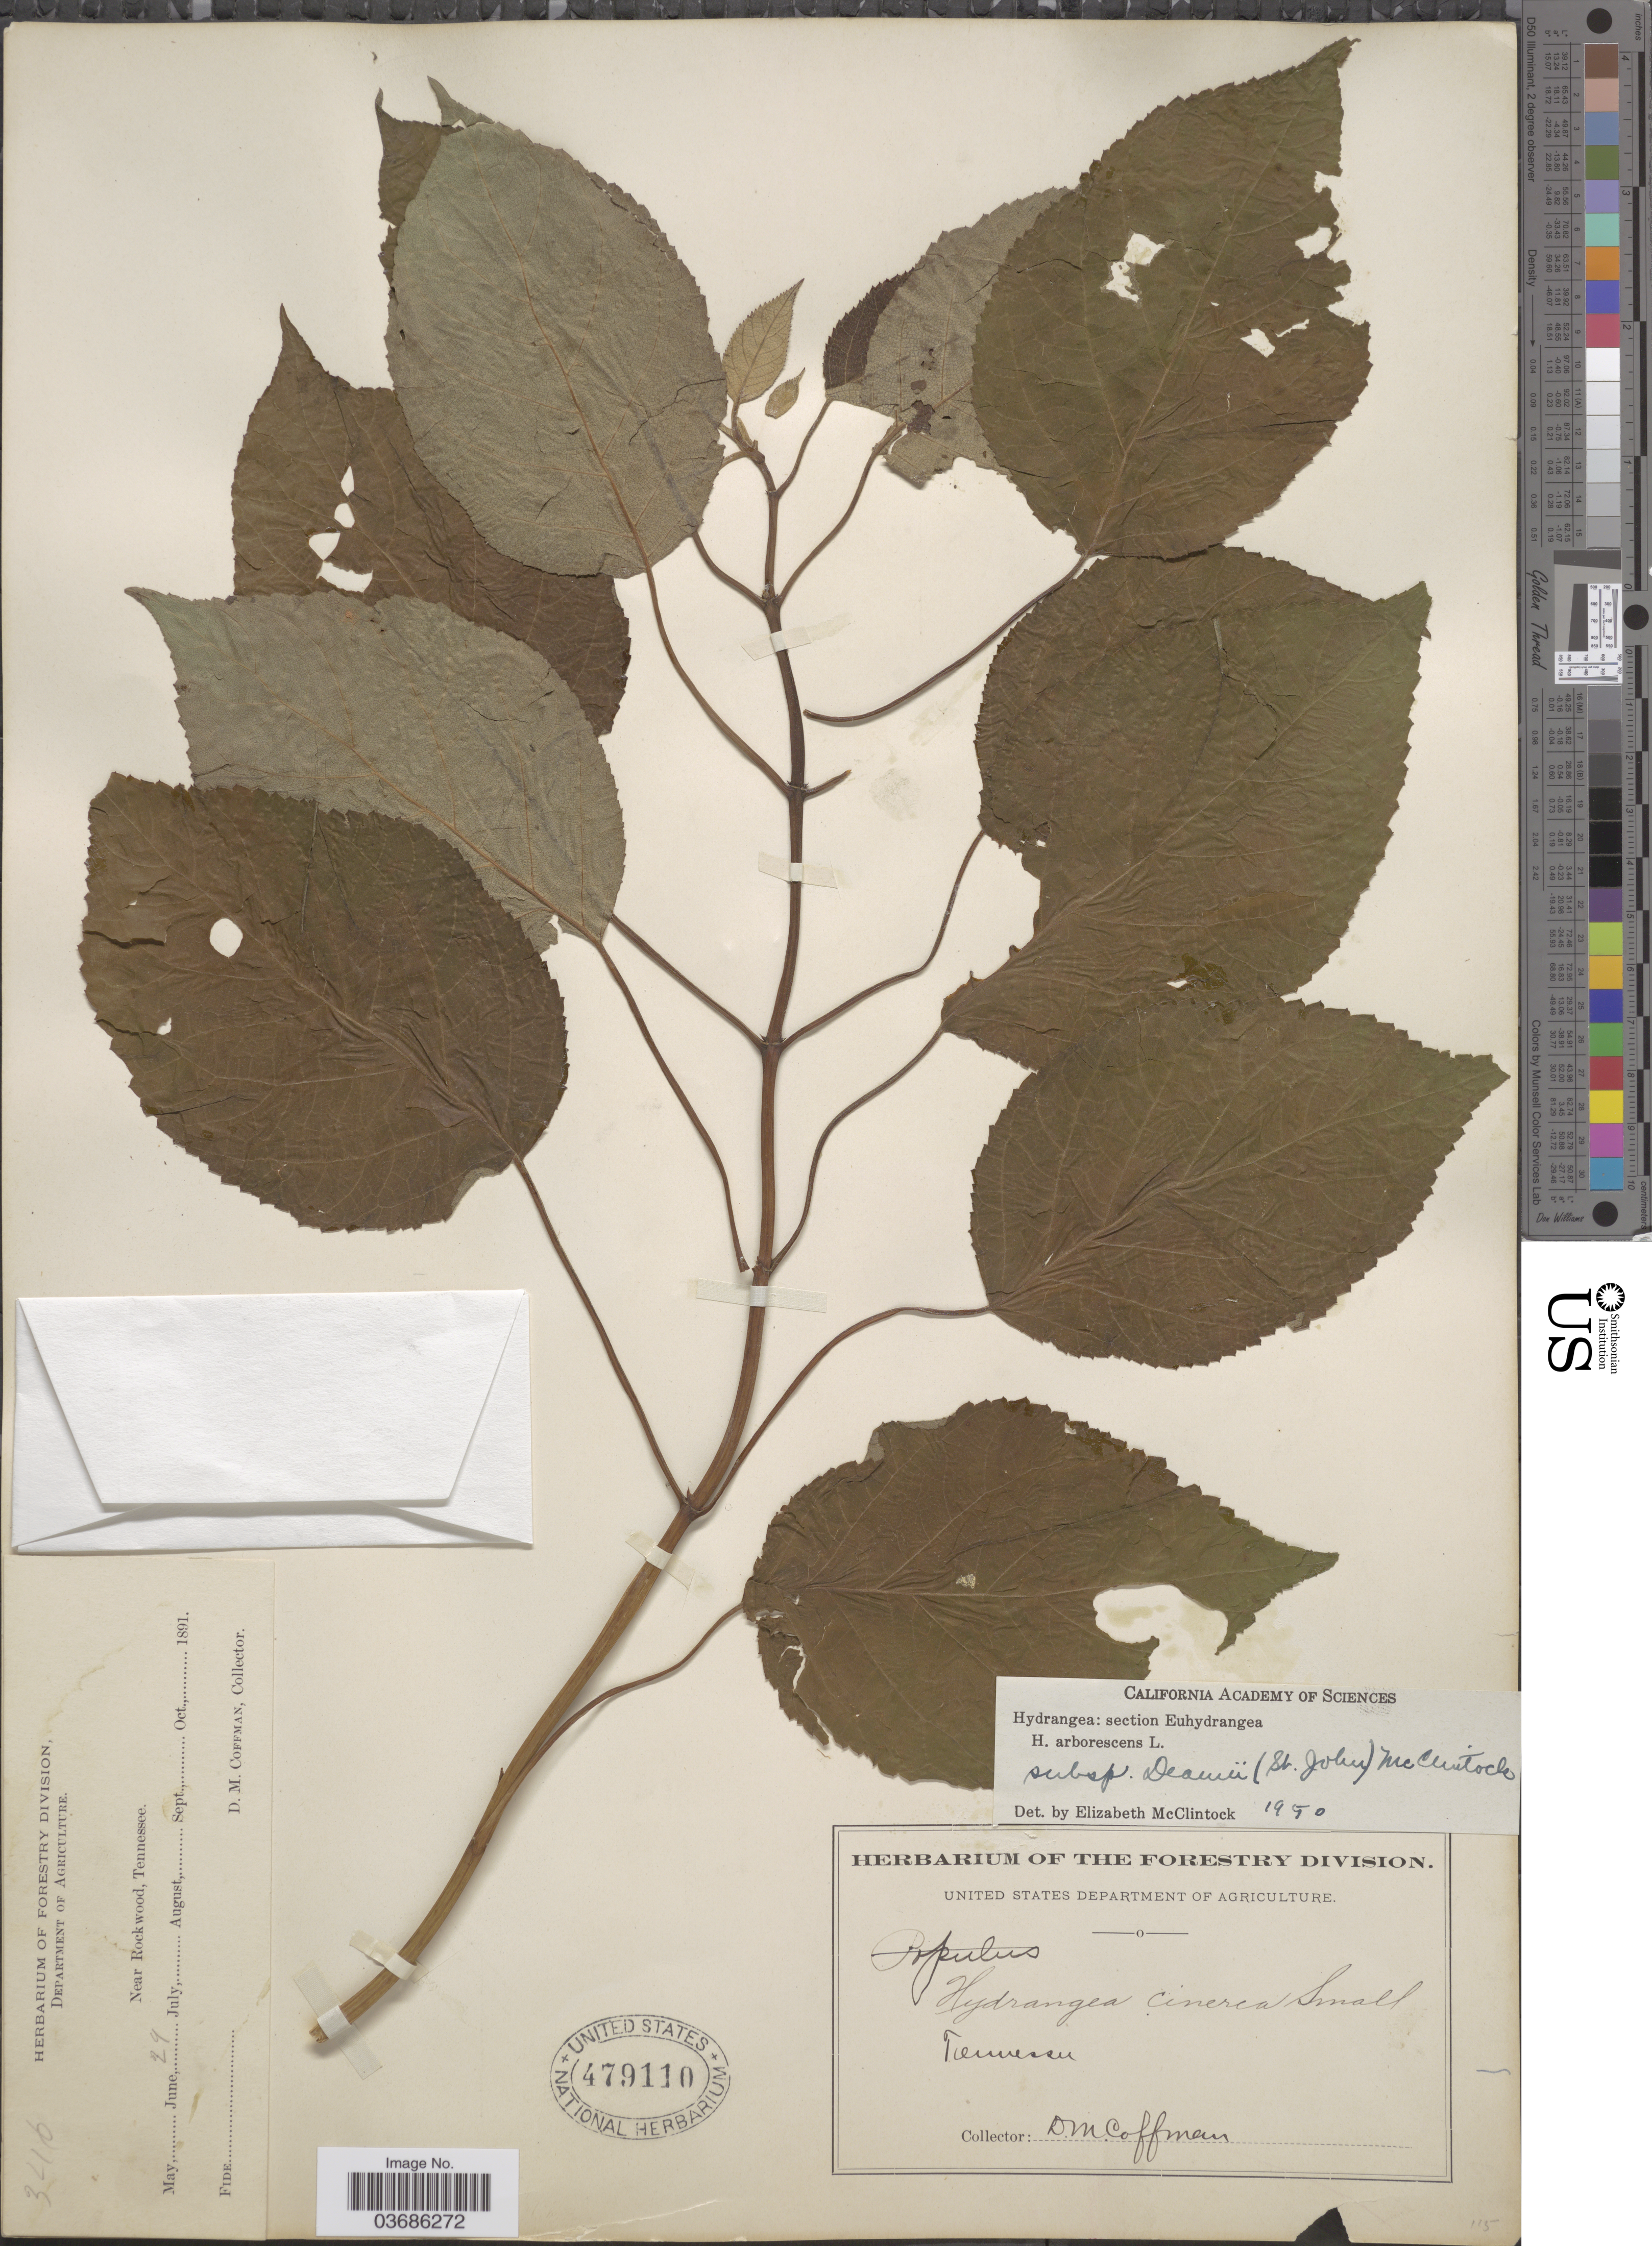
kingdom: Plantae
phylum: Tracheophyta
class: Magnoliopsida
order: Cornales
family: Hydrangeaceae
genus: Hydrangea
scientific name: Hydrangea arborescens var. deamii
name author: H. St. John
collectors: D. M. Coffman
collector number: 346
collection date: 1891-06-29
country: United States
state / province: Tennessee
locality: Near Rockwood.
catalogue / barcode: US 479110